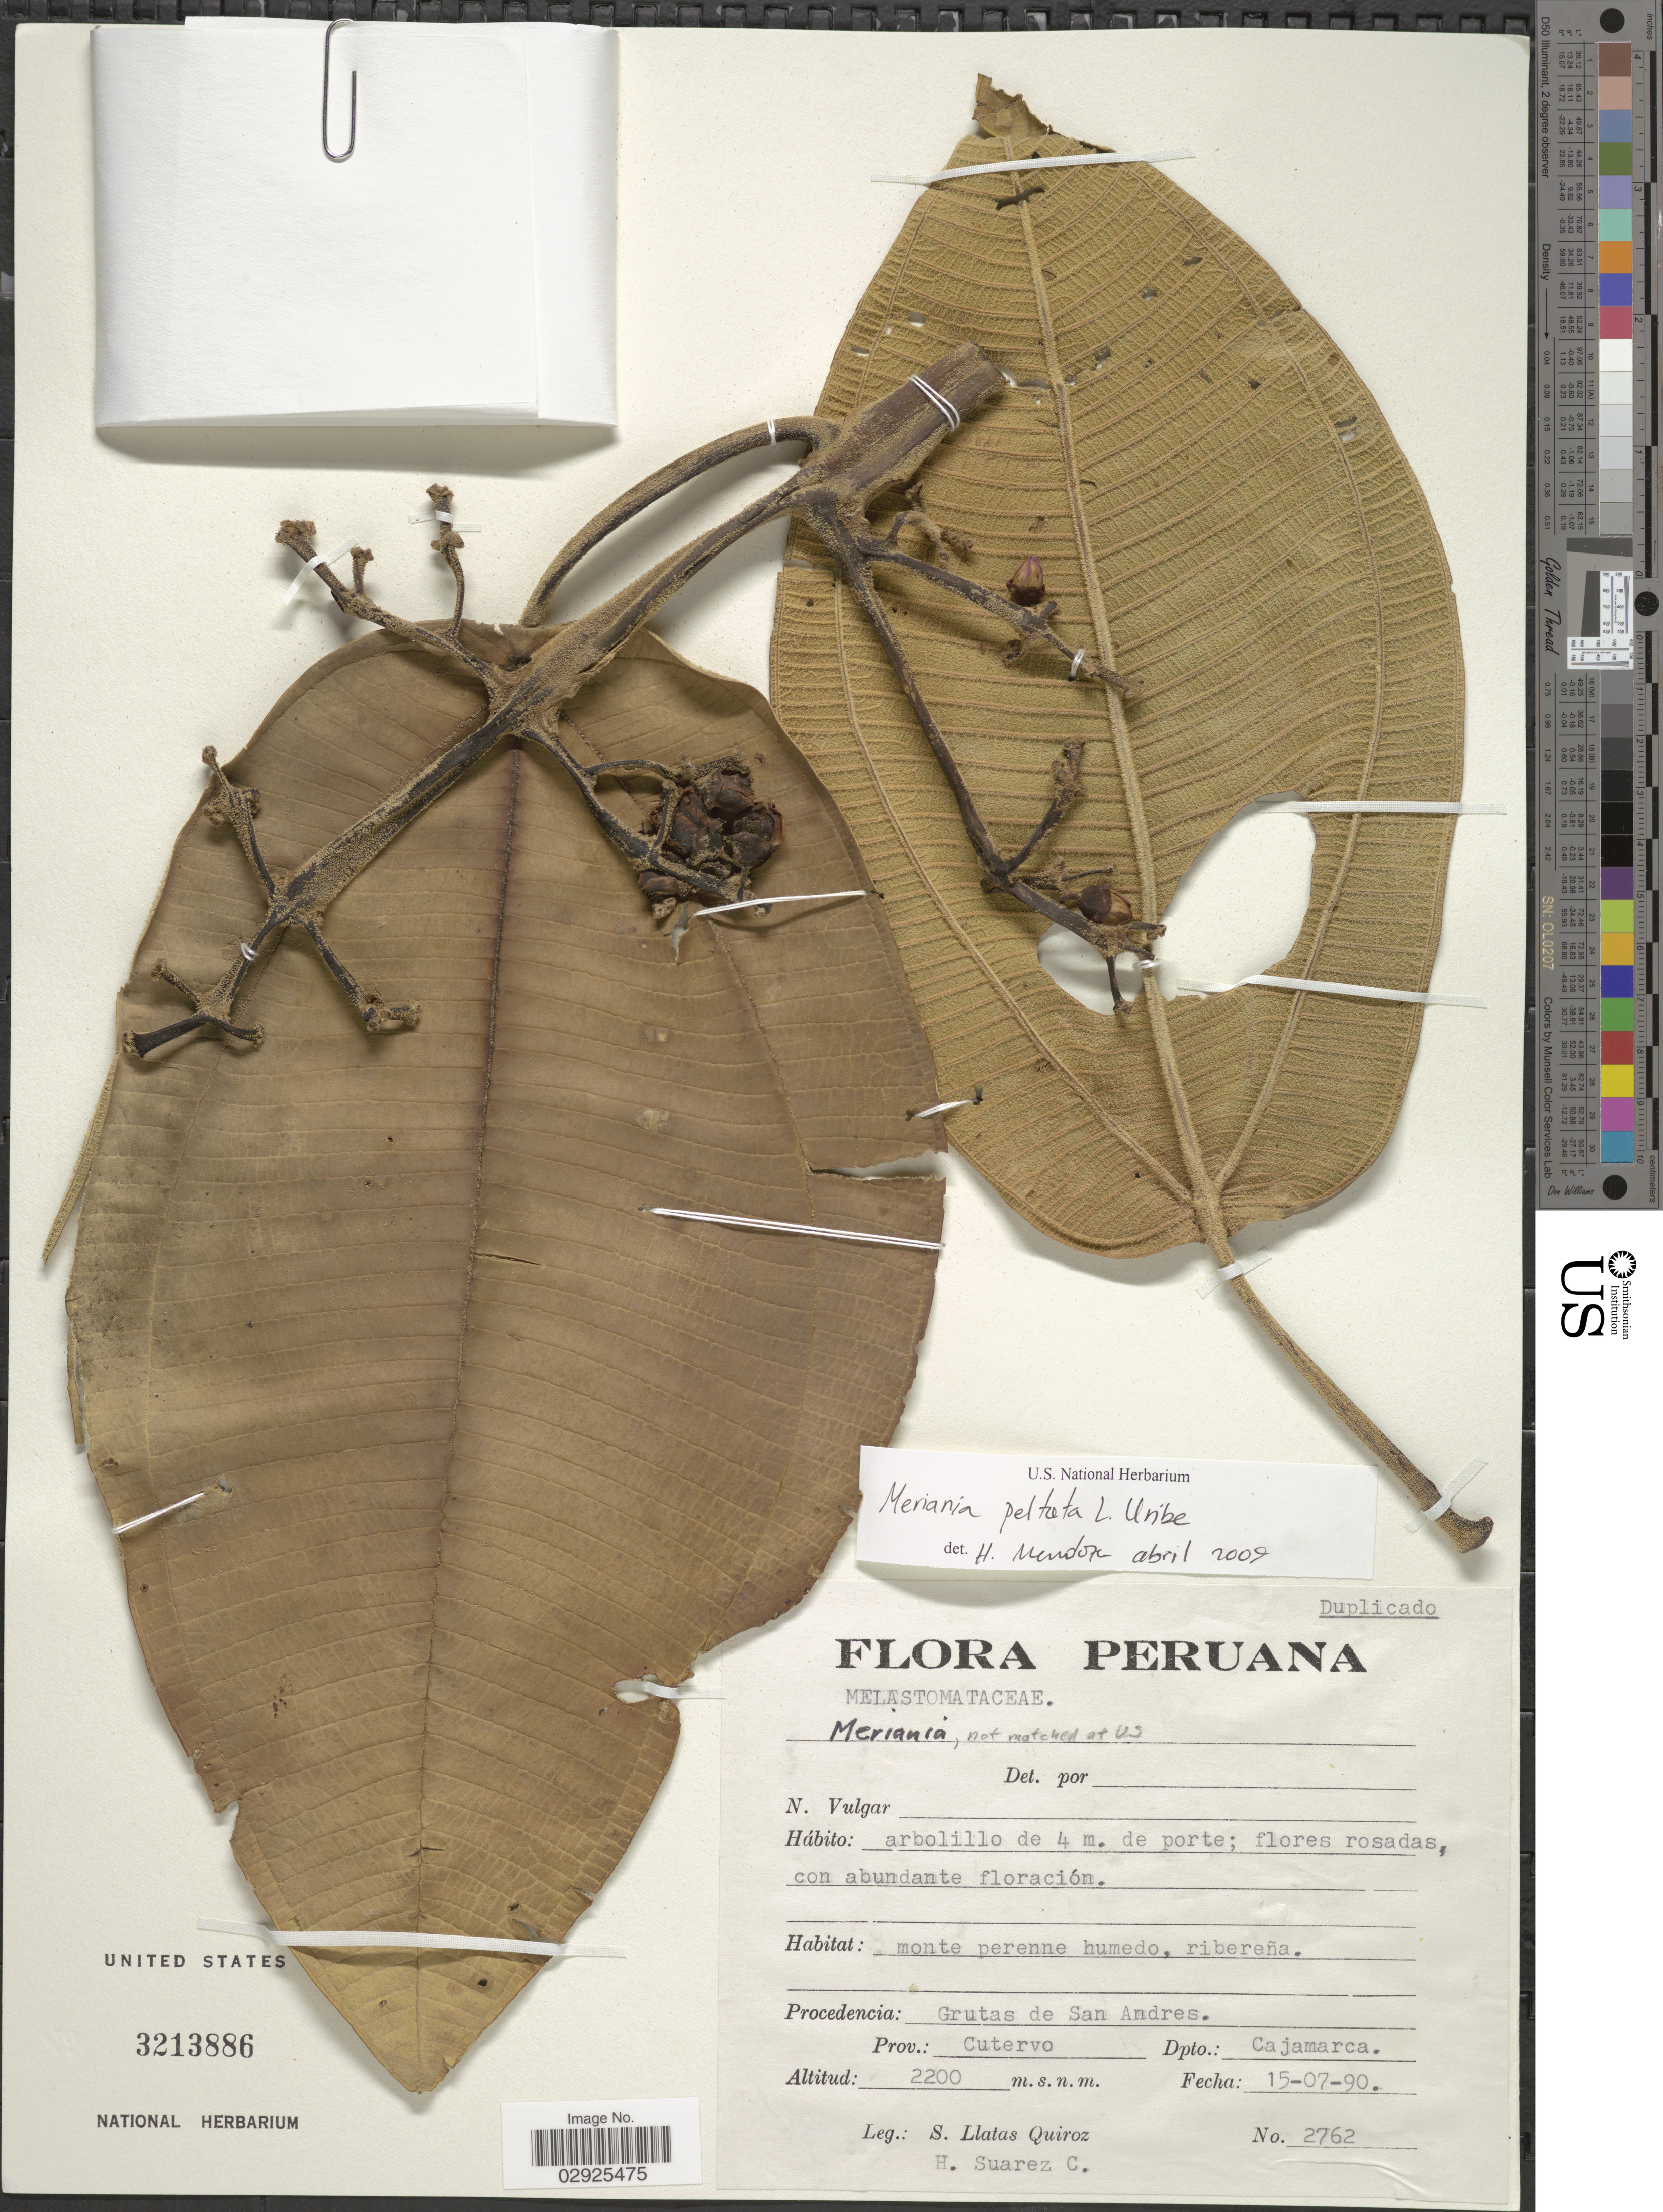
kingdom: Plantae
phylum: Tracheophyta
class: Magnoliopsida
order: Myrtales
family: Melastomataceae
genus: Meriania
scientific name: Meriania peltata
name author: L. Uribe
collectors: S. Llatas Quiroz & H. Suarez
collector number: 2762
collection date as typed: Transcribed d/m/y: 15/7/90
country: Peru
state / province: Cajamarca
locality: Procedencia: Grutas de San Andres, Prov. Cutervo, Dpto. Cajamarca.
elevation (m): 2200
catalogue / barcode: US 3213886